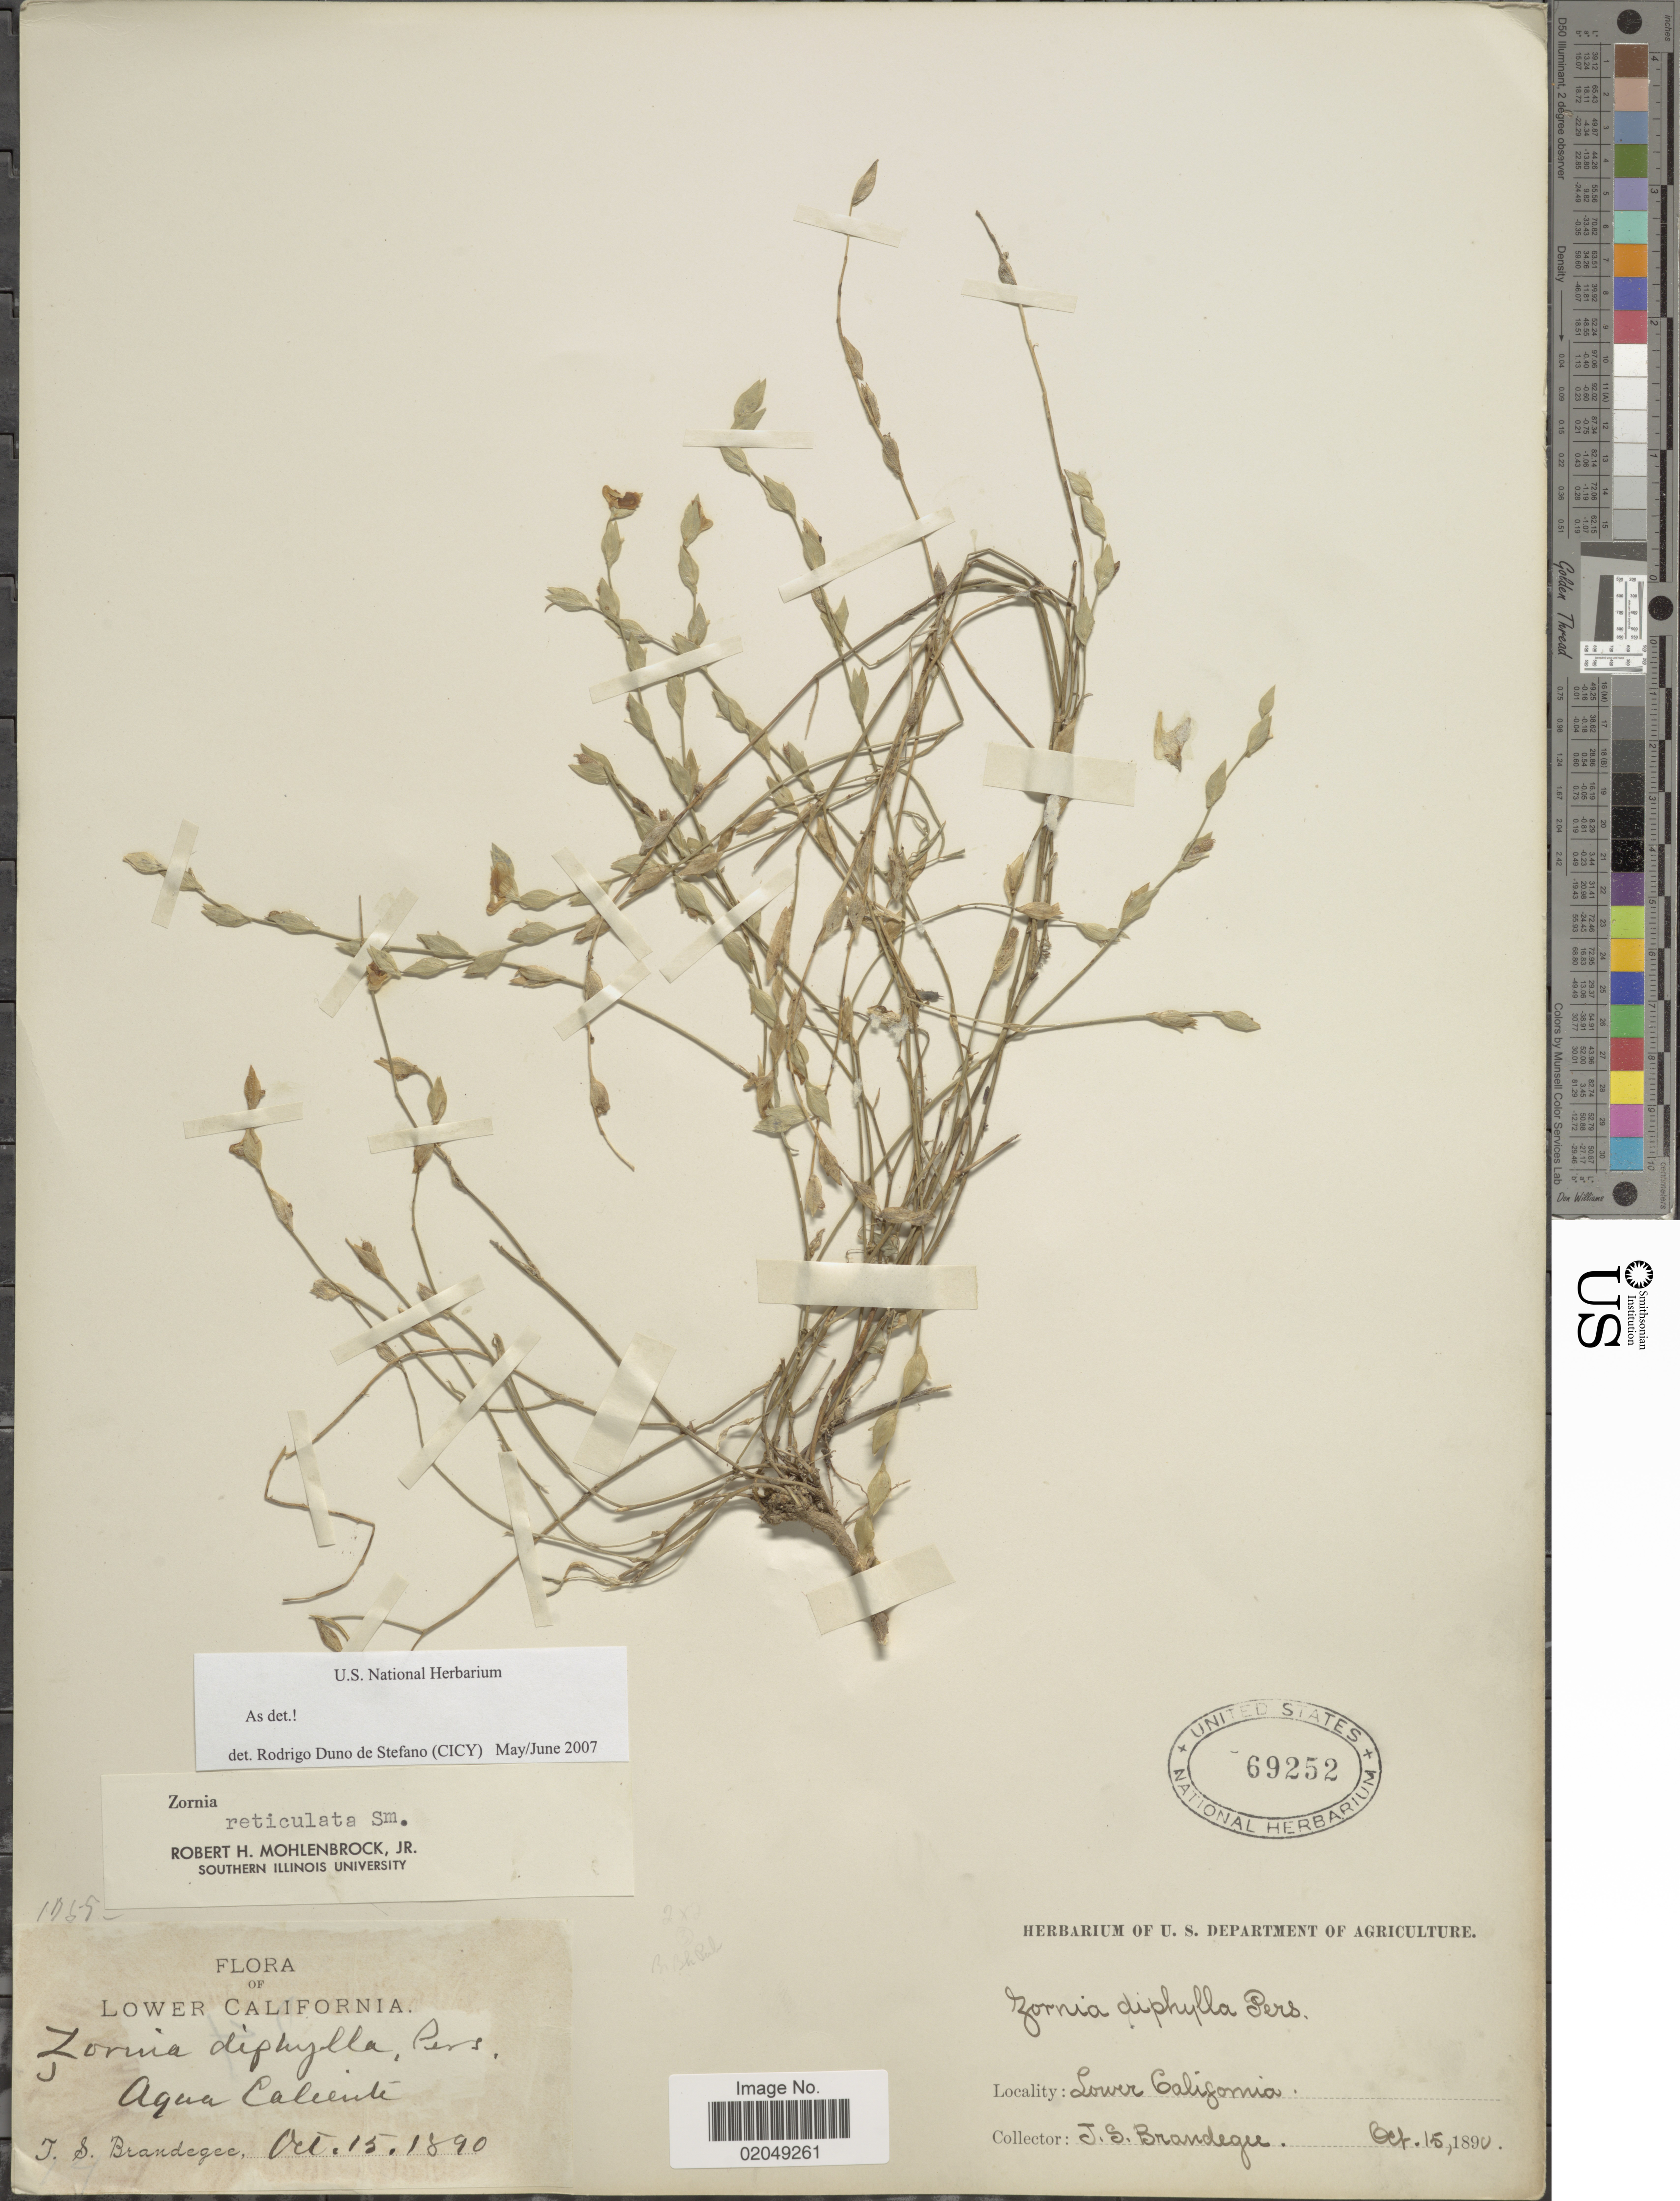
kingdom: Plantae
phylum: Tracheophyta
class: Magnoliopsida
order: Fabales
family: Fabaceae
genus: Zornia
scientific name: Zornia reticulata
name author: Sm.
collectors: J. S. Brandegee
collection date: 1890-10-15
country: Mexico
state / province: Baja California Norte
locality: Agua Caliente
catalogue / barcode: US 69252